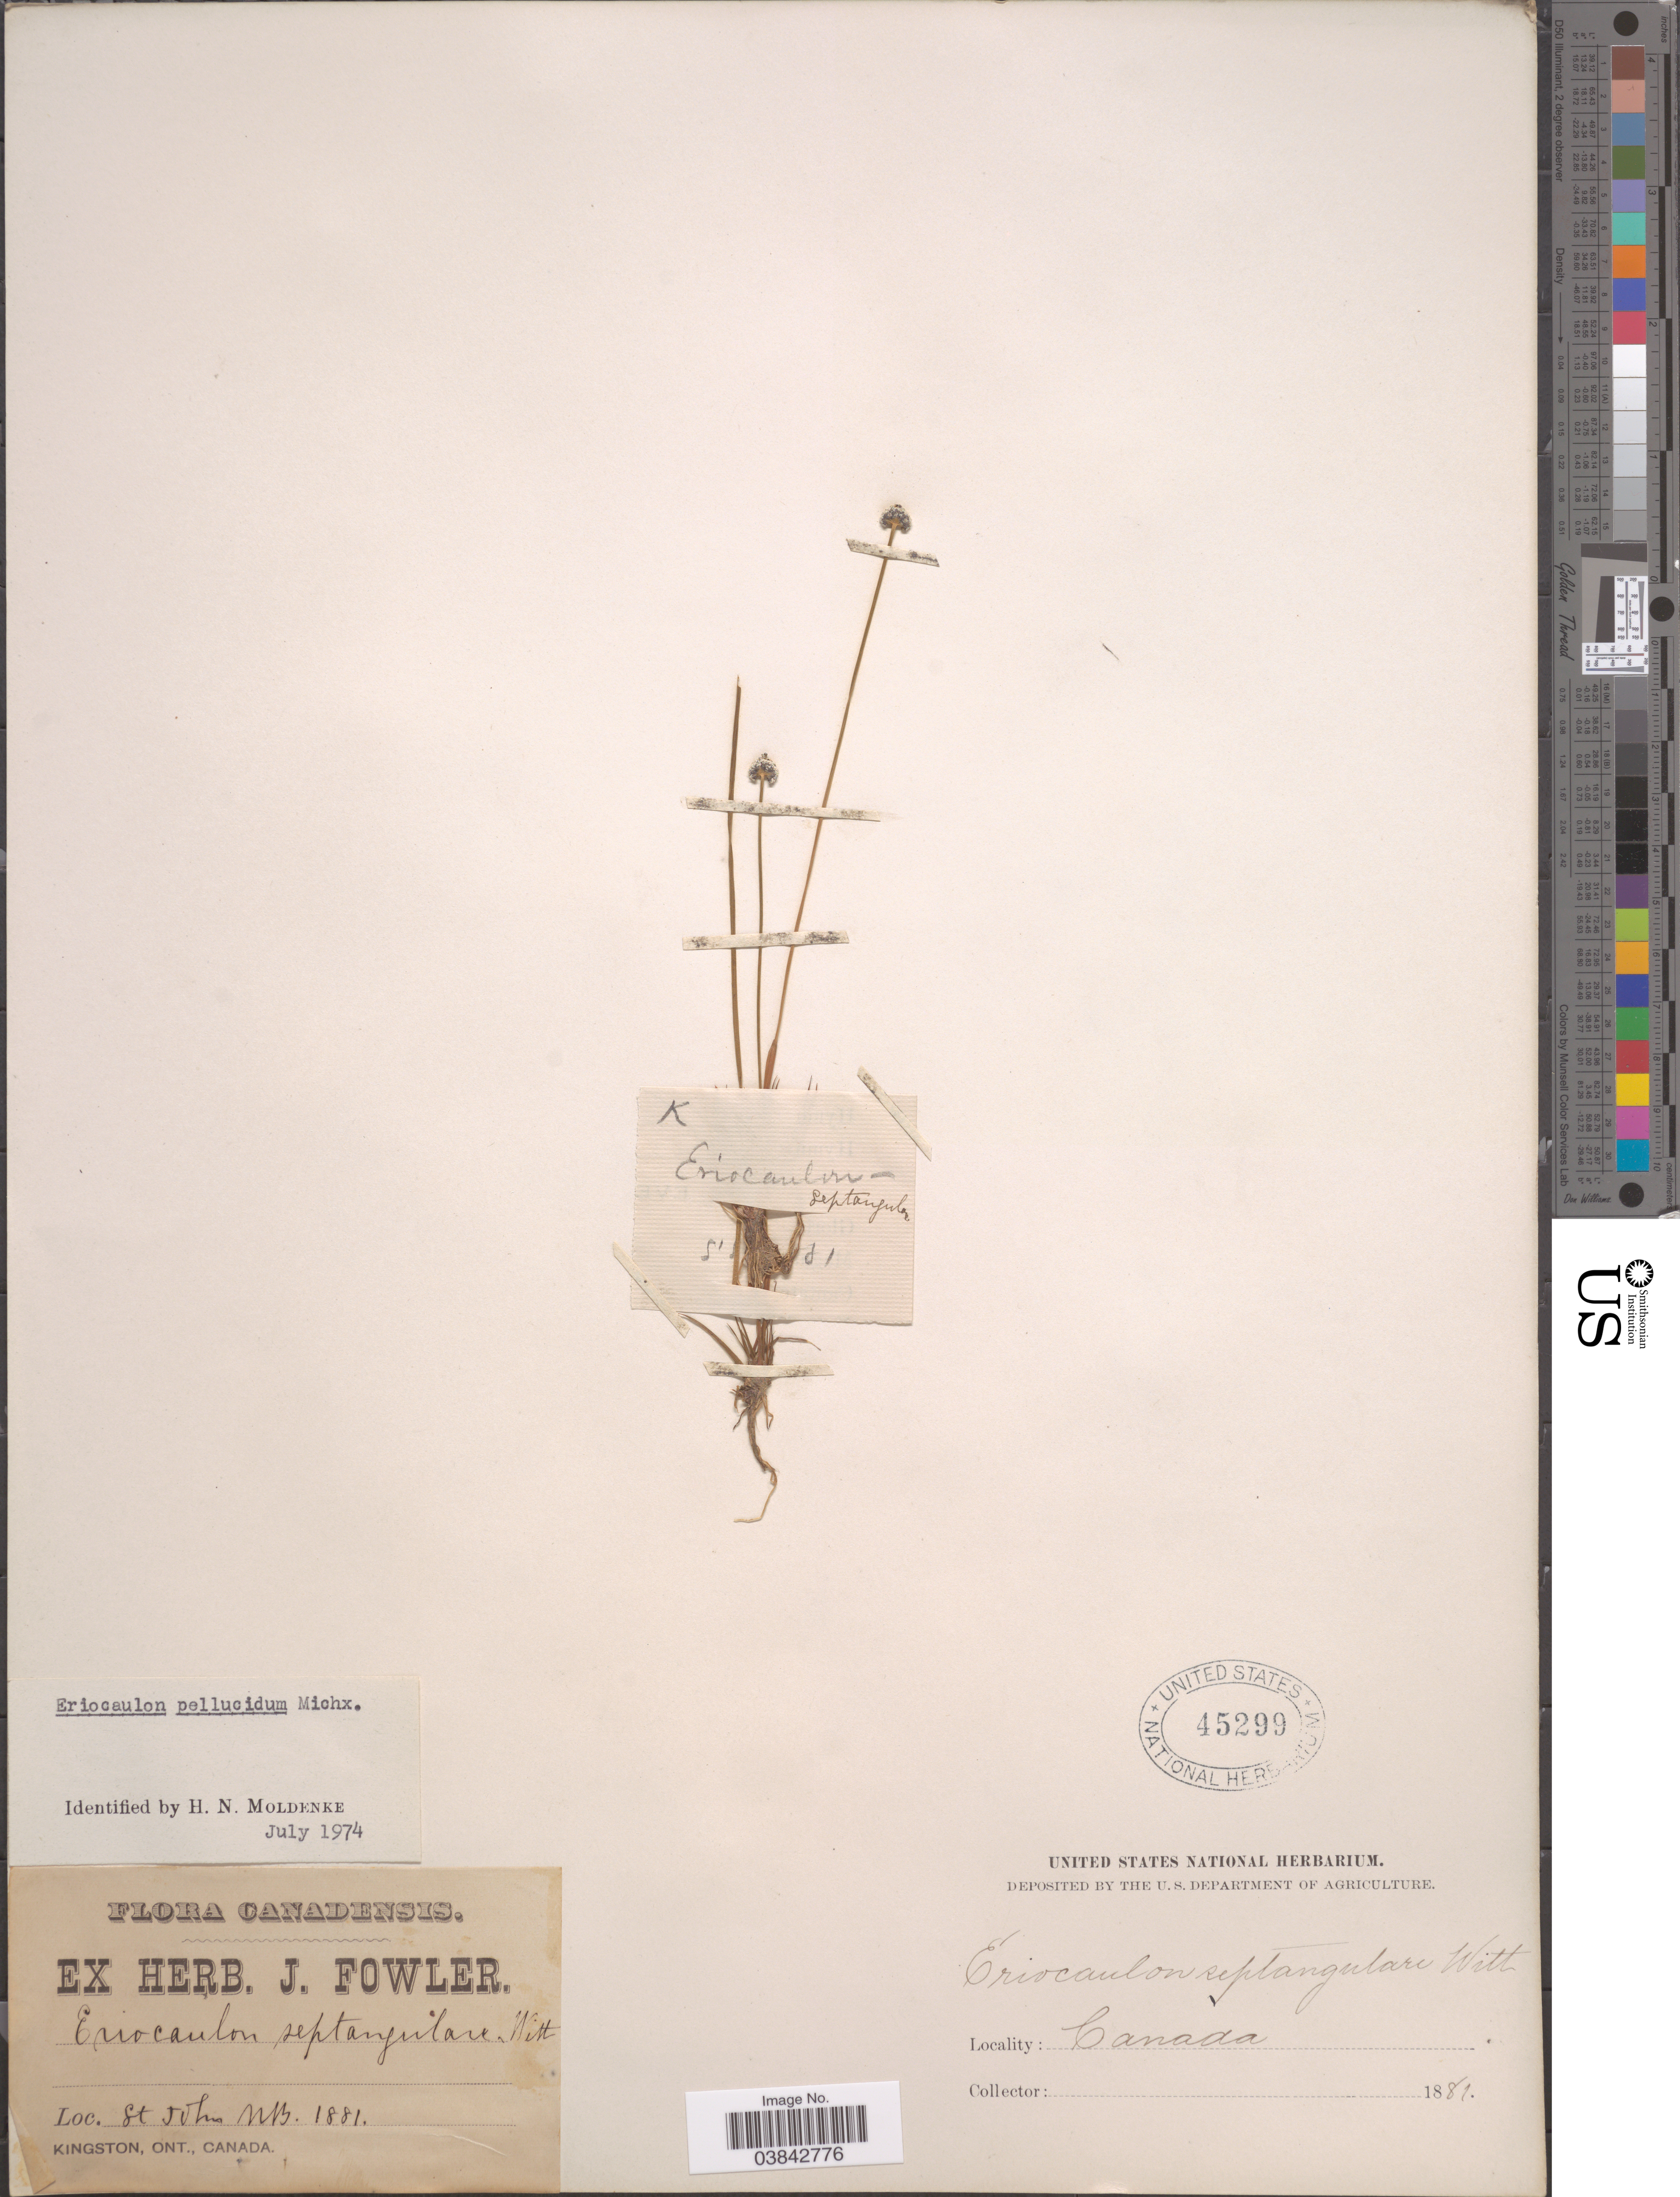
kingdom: Plantae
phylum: Tracheophyta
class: Liliopsida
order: Poales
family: Eriocaulaceae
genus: Eriocaulon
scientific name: Eriocaulon aquaticum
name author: (Hill) Druce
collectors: ex herb. J. Fowler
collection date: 1881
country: Canada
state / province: New Brunswick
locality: St. John.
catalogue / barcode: US 45299